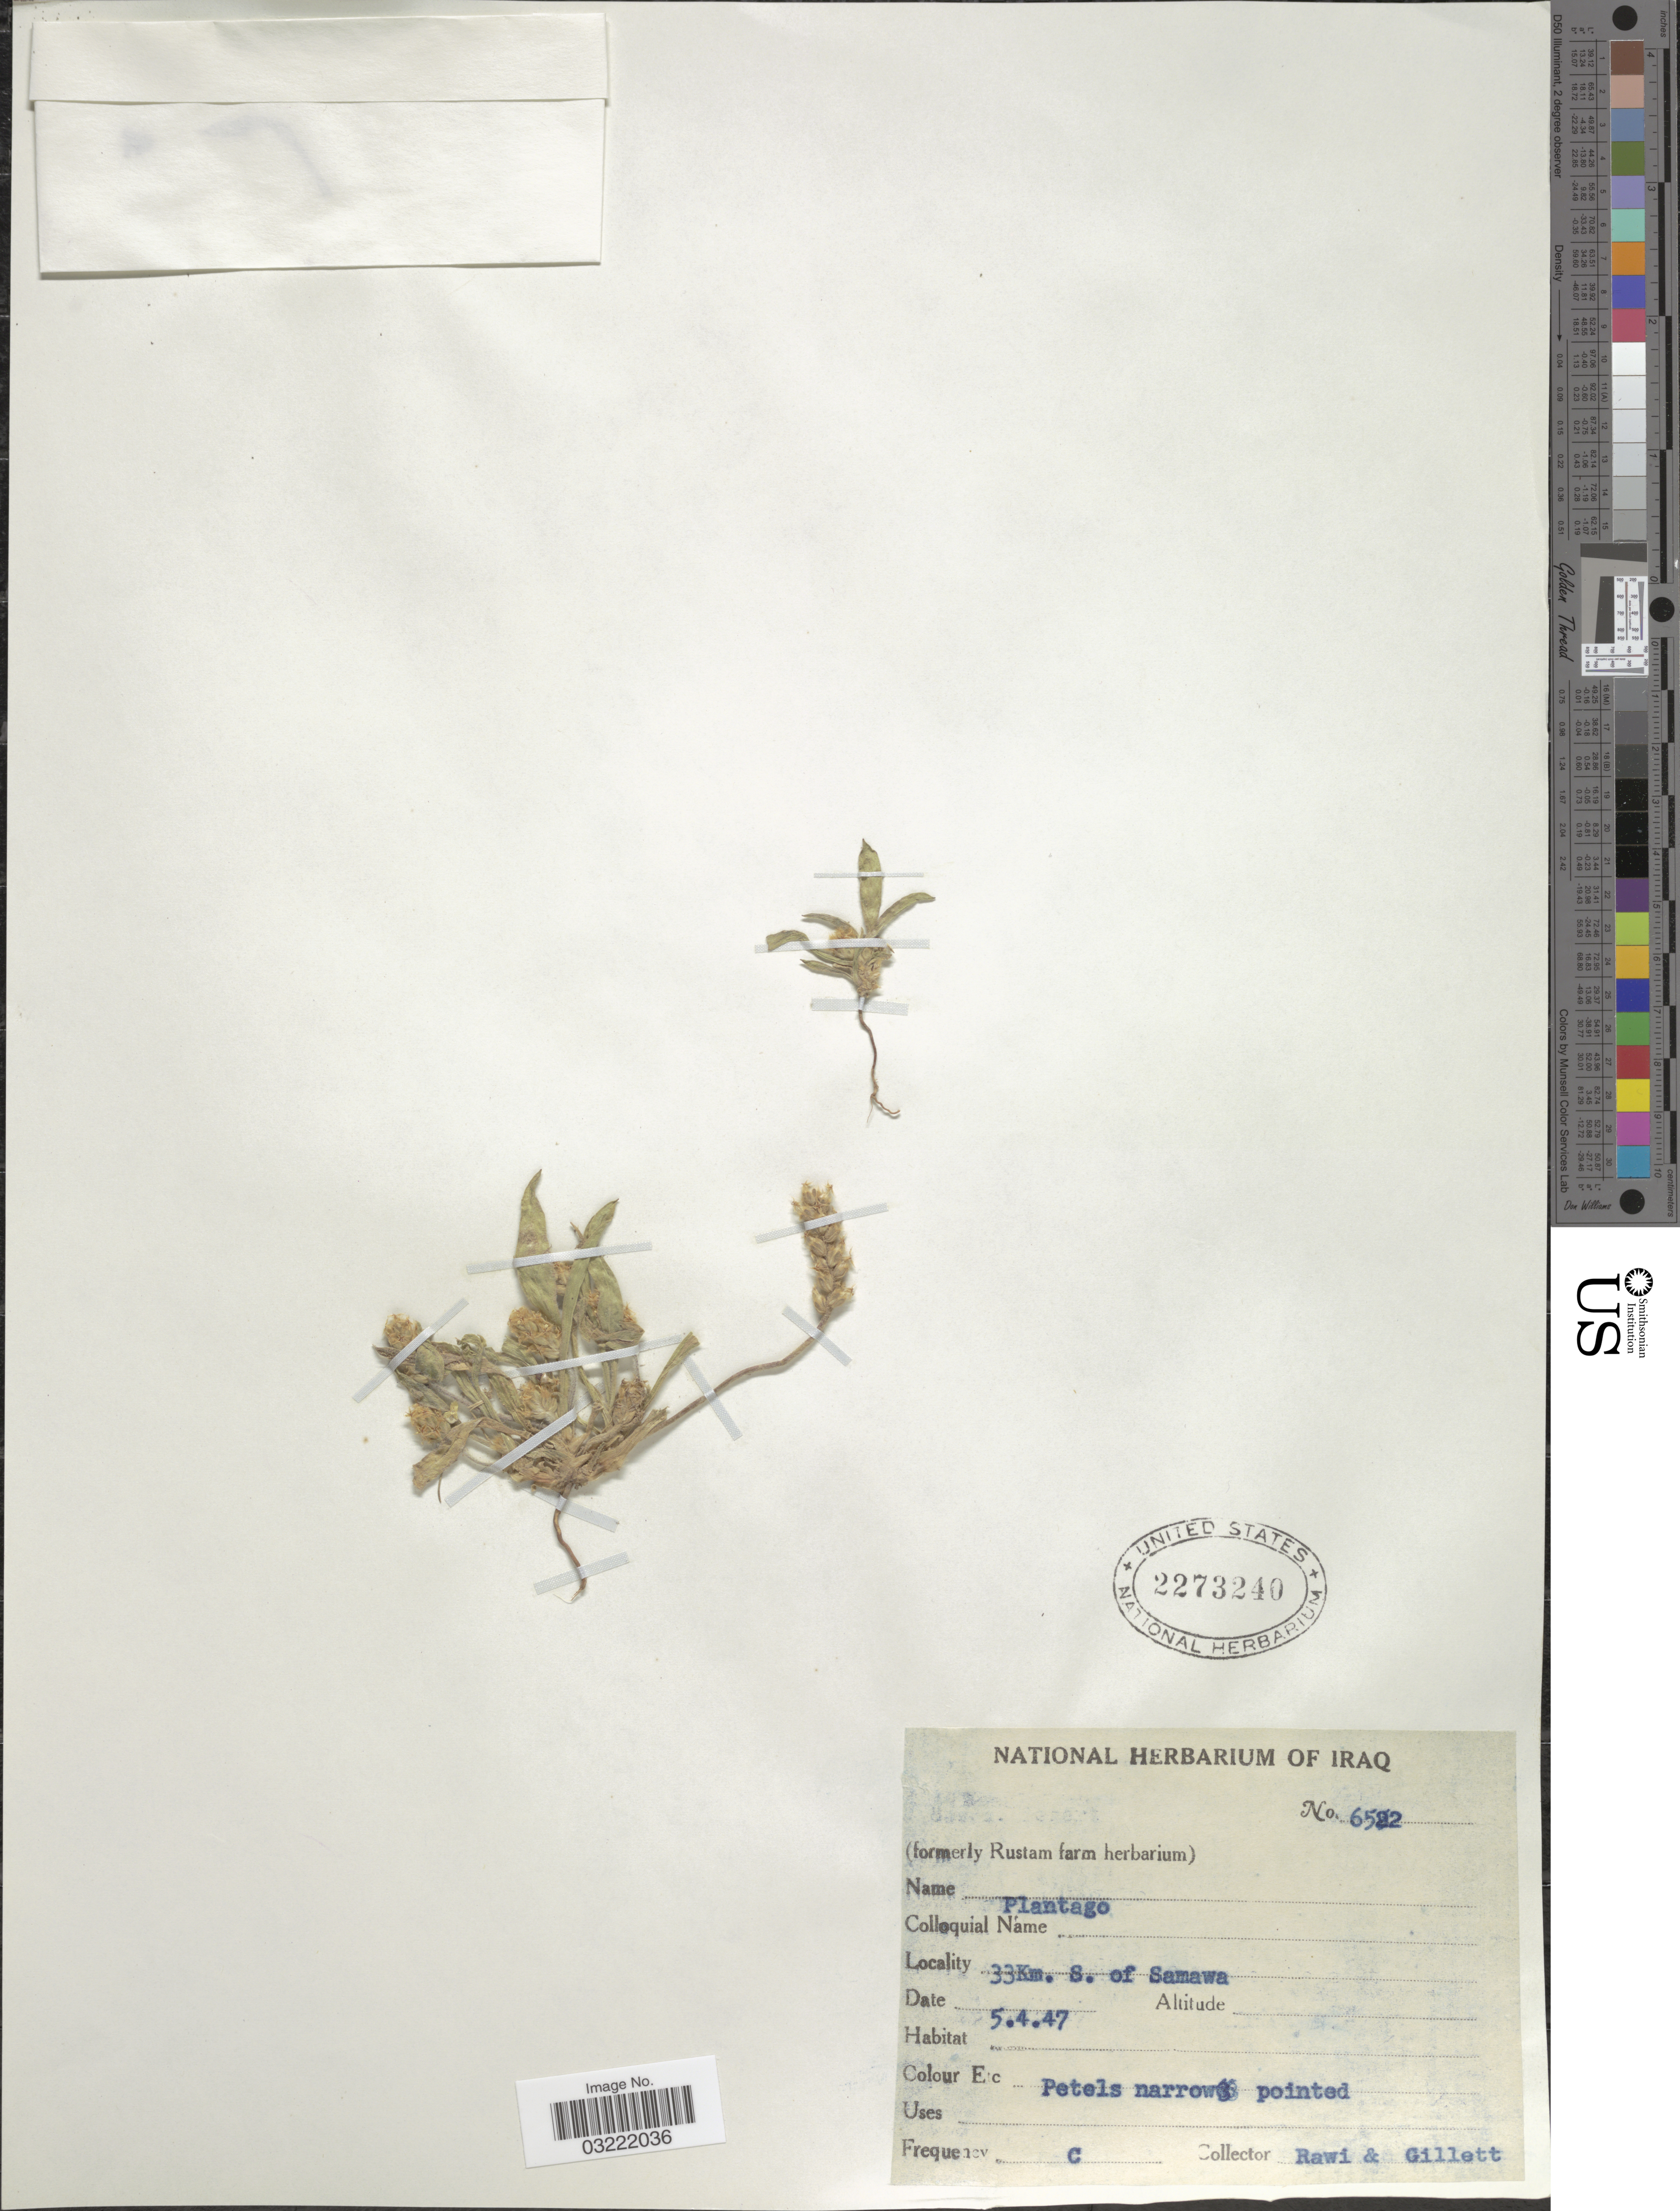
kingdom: Plantae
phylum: Tracheophyta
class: Magnoliopsida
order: Lamiales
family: Plantaginaceae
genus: Plantago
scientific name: Plantago ciliata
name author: Desf.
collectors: -. Rawi & Gillett, --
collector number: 6522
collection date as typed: Transcribed d/m/y: 5/4/47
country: Iraq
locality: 33 Km. S. of Samawa.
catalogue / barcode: US 2273240